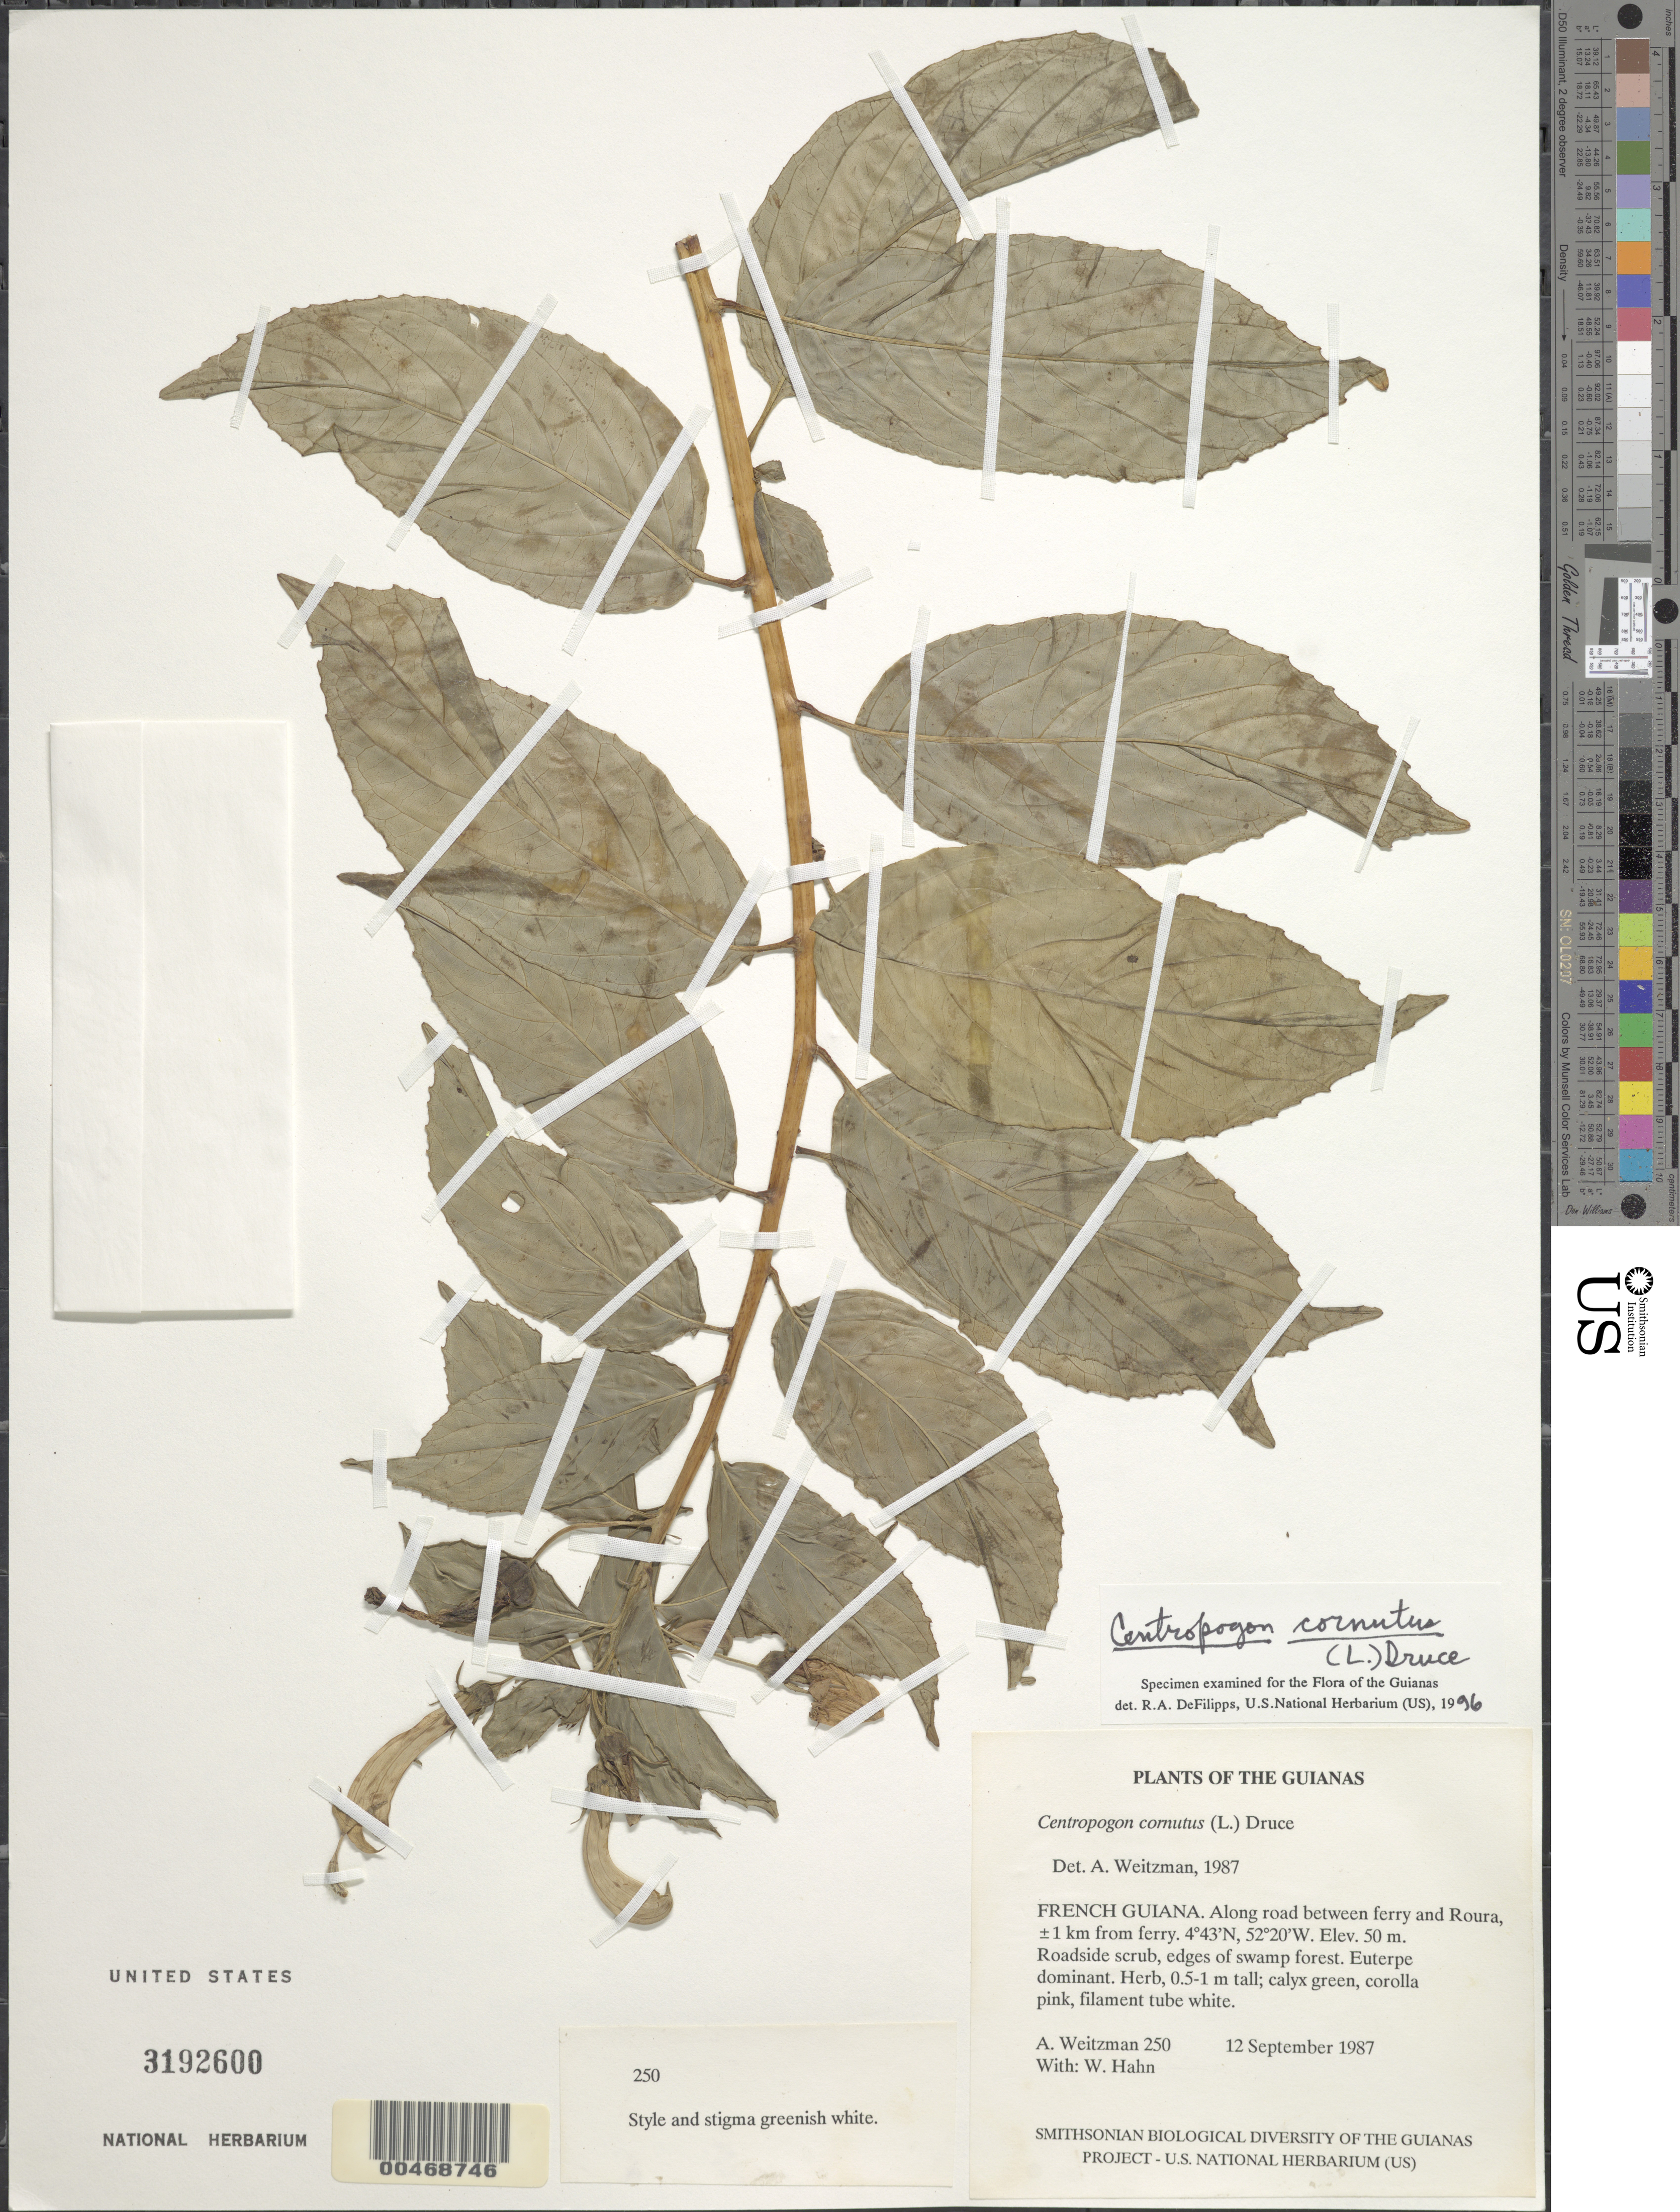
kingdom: Plantae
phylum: Tracheophyta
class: Magnoliopsida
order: Asterales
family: Campanulaceae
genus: Centropogon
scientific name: Centropogon cornutus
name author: (L.) Druce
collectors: A. Weitzman & W. Hahn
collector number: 250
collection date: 1987-09-12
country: French Guiana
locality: The Guianas. Along road between ferry and Roura, ± 1 km from ferry.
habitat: Roadside scrub, edges of Swamp forest Euterpe dominant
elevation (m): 50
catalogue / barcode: US 3192600